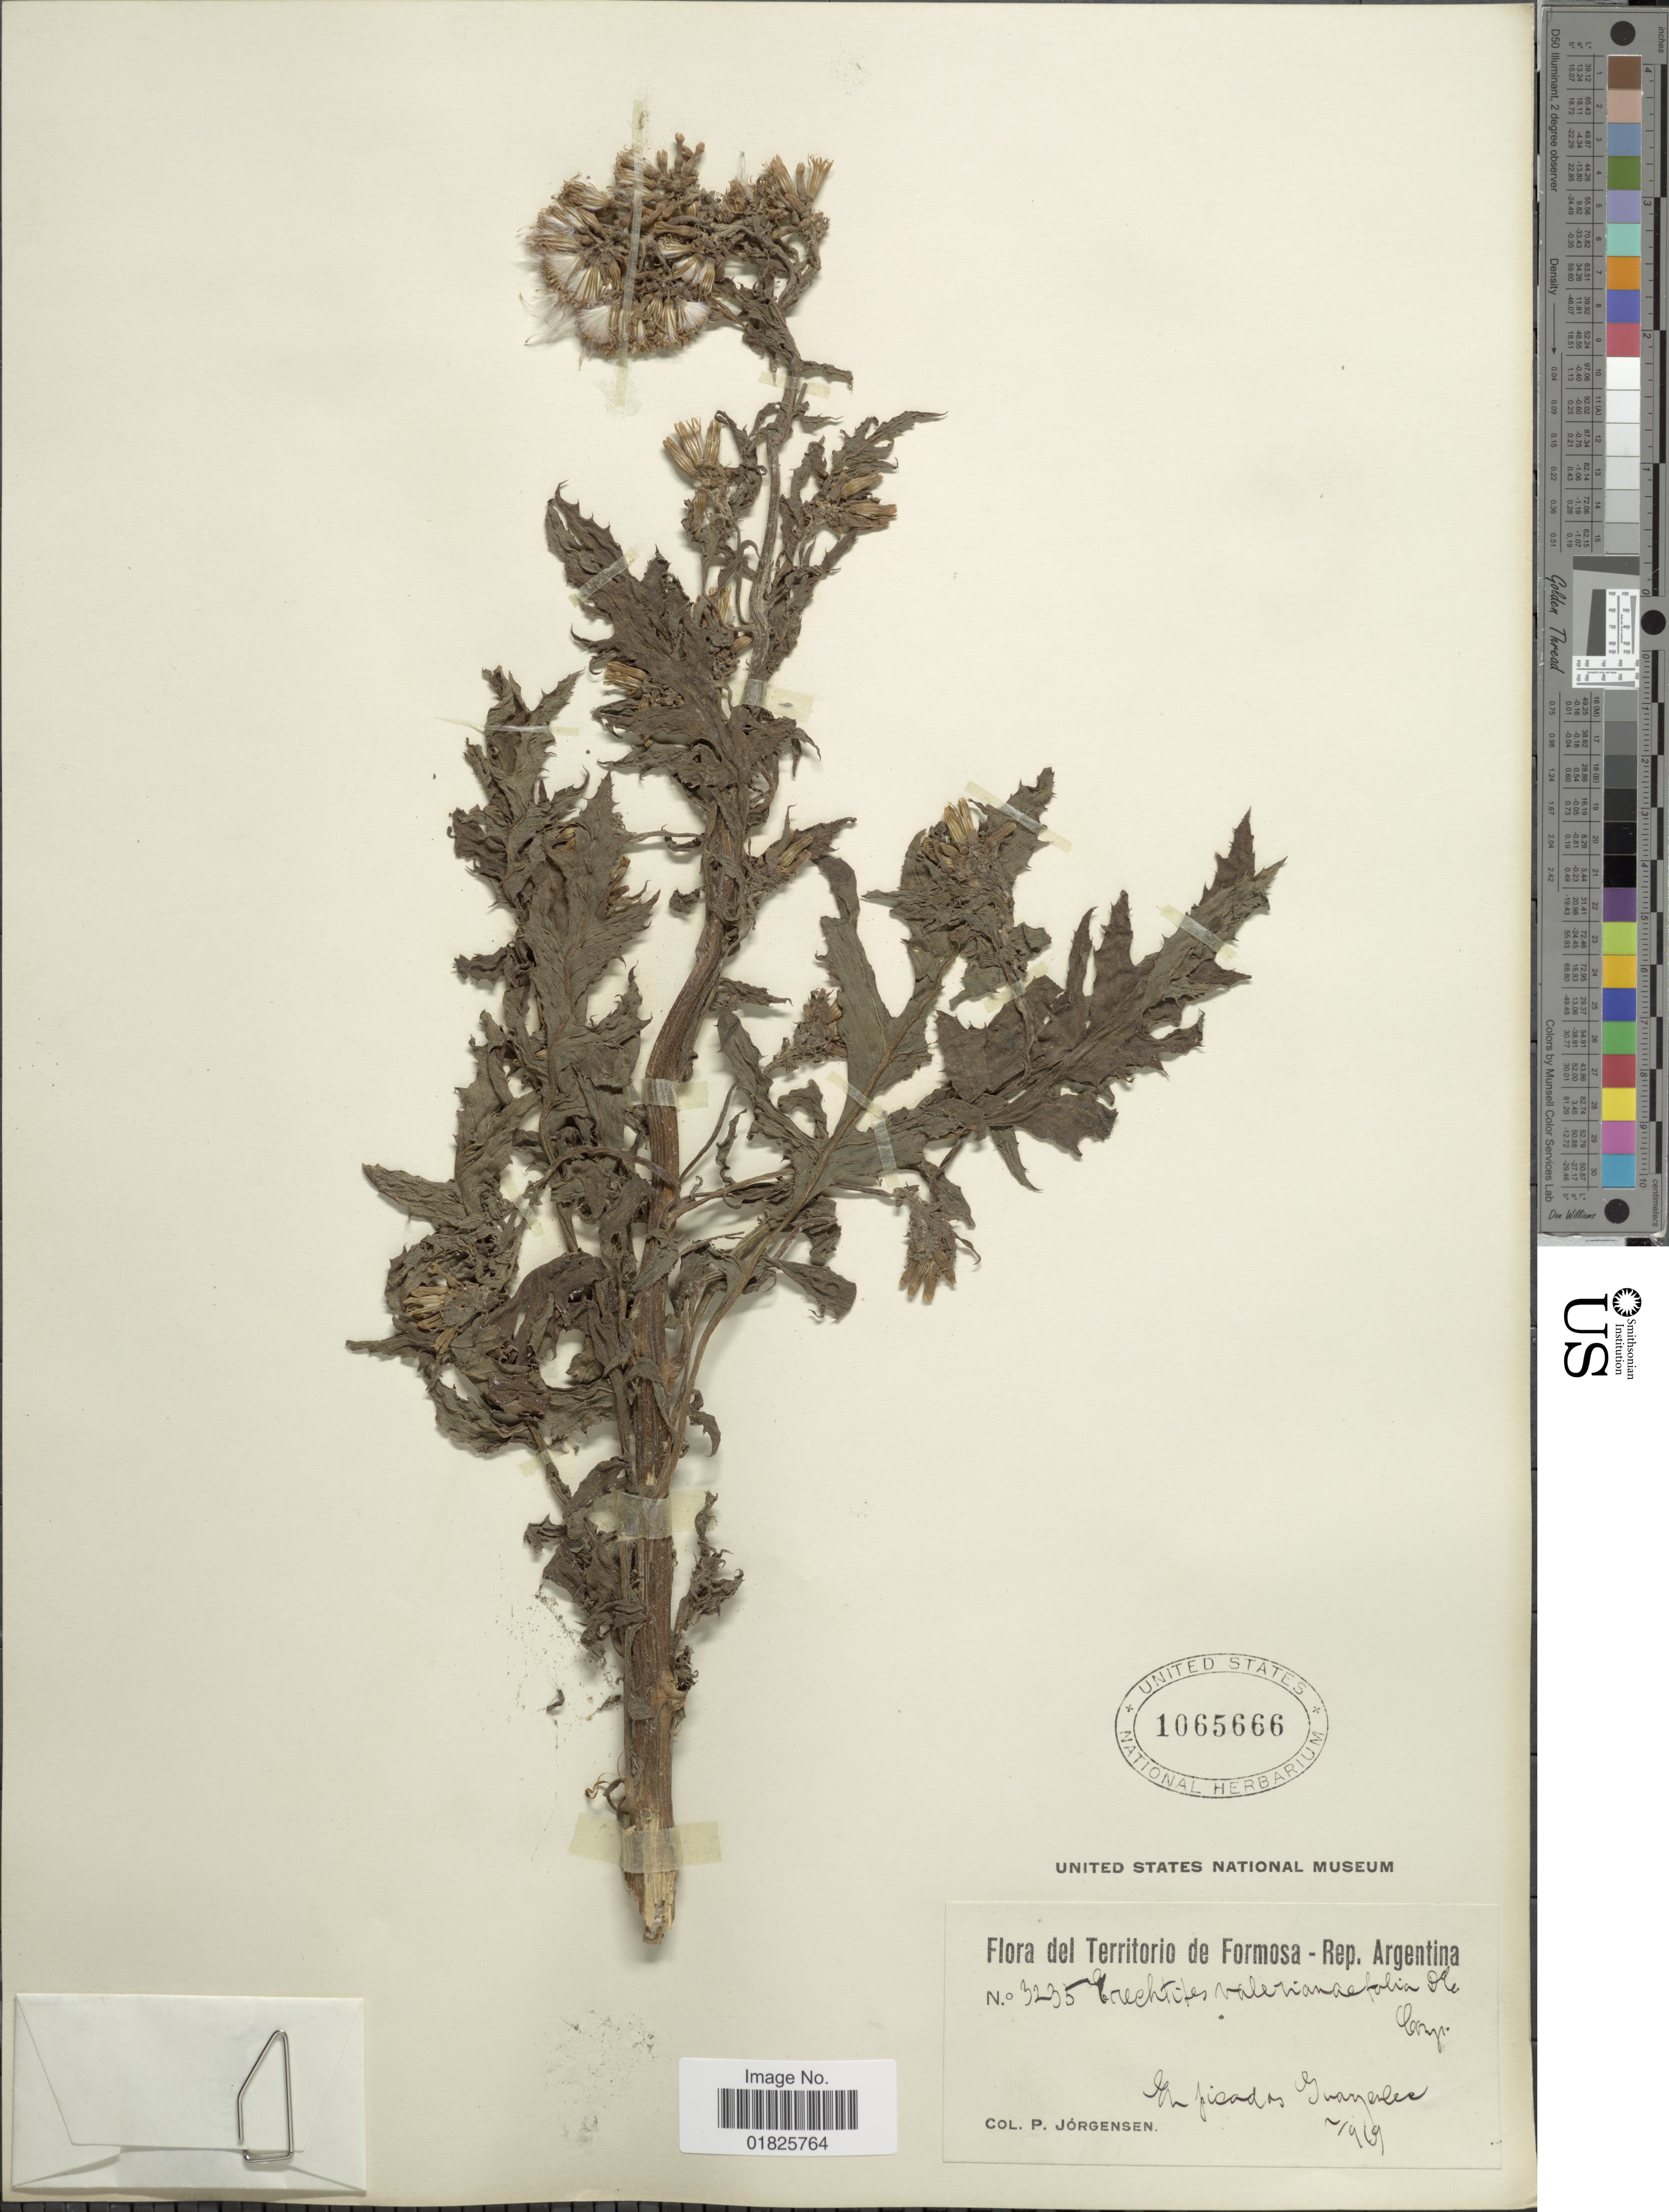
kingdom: Plantae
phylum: Tracheophyta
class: Magnoliopsida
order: Asterales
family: Asteraceae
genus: Erechtites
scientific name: Erechtites valerianifolius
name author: (Link ex Spreng.) DC.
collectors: P. Jörgensen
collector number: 3235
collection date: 1969-02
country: Argentina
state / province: Formosa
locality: Guayalec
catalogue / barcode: US 1065666